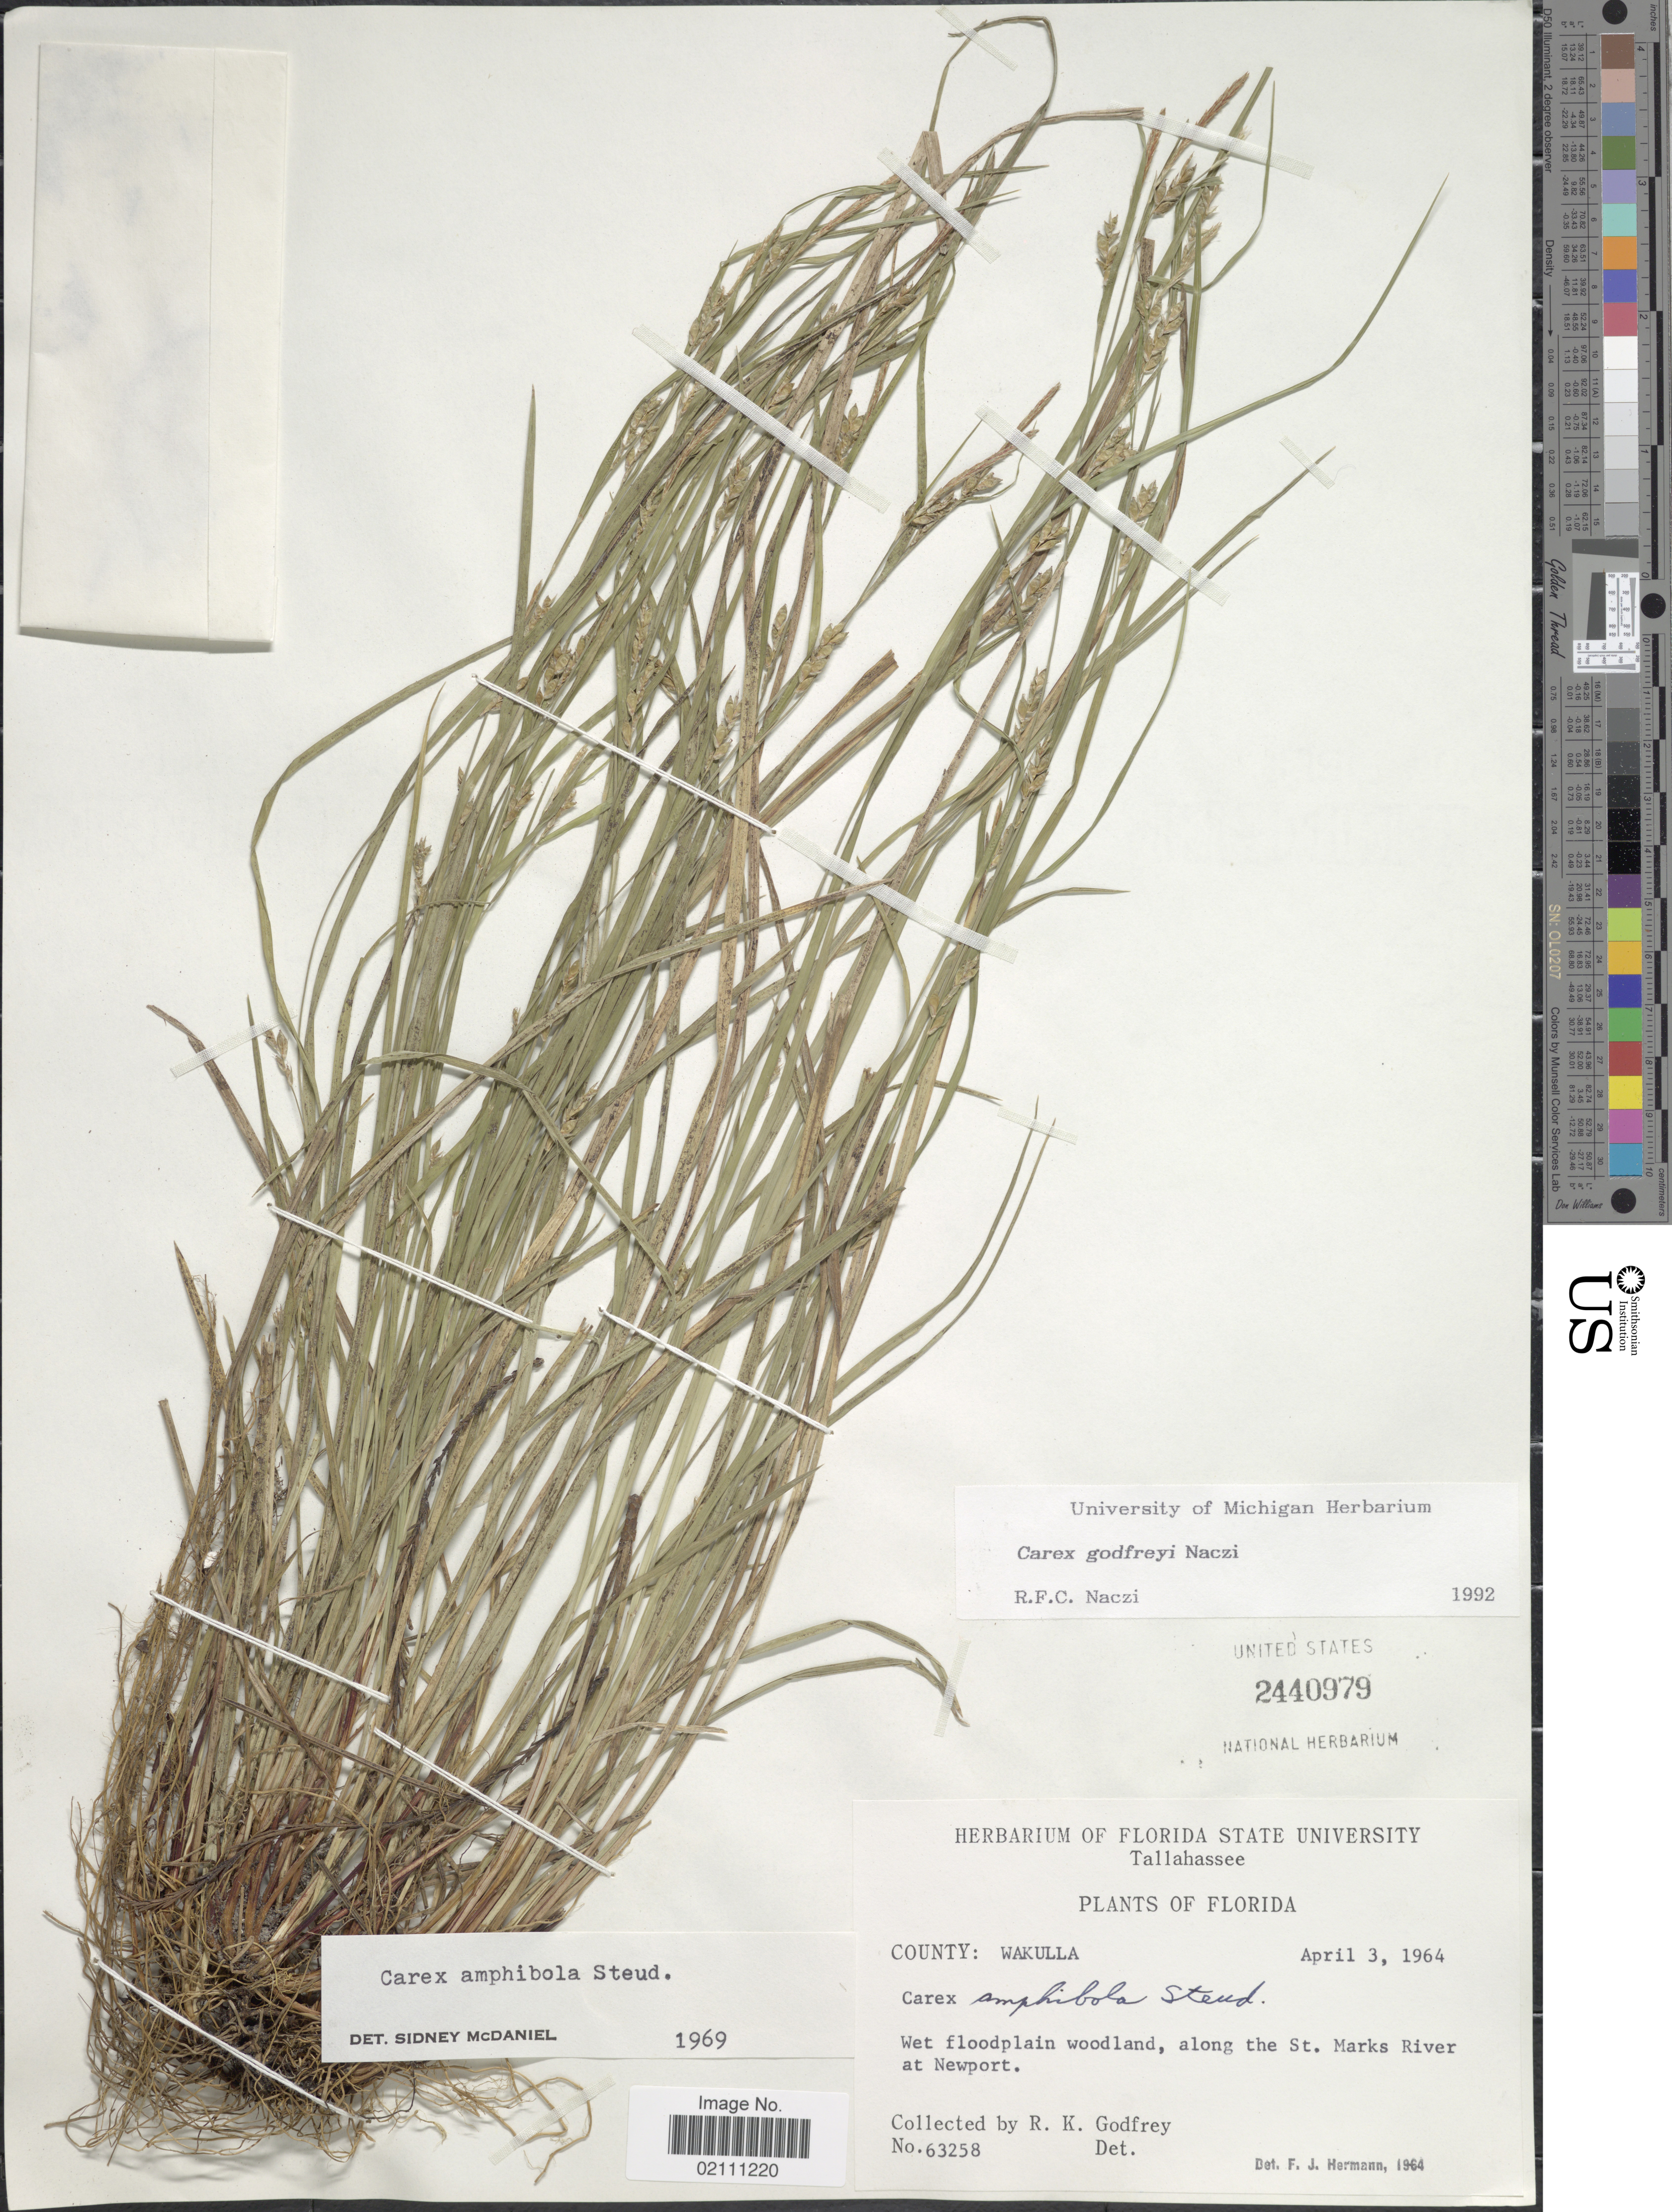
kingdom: Plantae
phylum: Tracheophyta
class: Liliopsida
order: Poales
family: Cyperaceae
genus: Carex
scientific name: Carex godfreyi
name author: Naczi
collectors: R. K. Godfrey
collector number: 63258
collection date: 1964-04-03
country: United States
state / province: Florida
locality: Tallahassee, County: Wakulla, Wet floodplain woodland, along the St. Marks River at Newport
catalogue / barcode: US 2440979